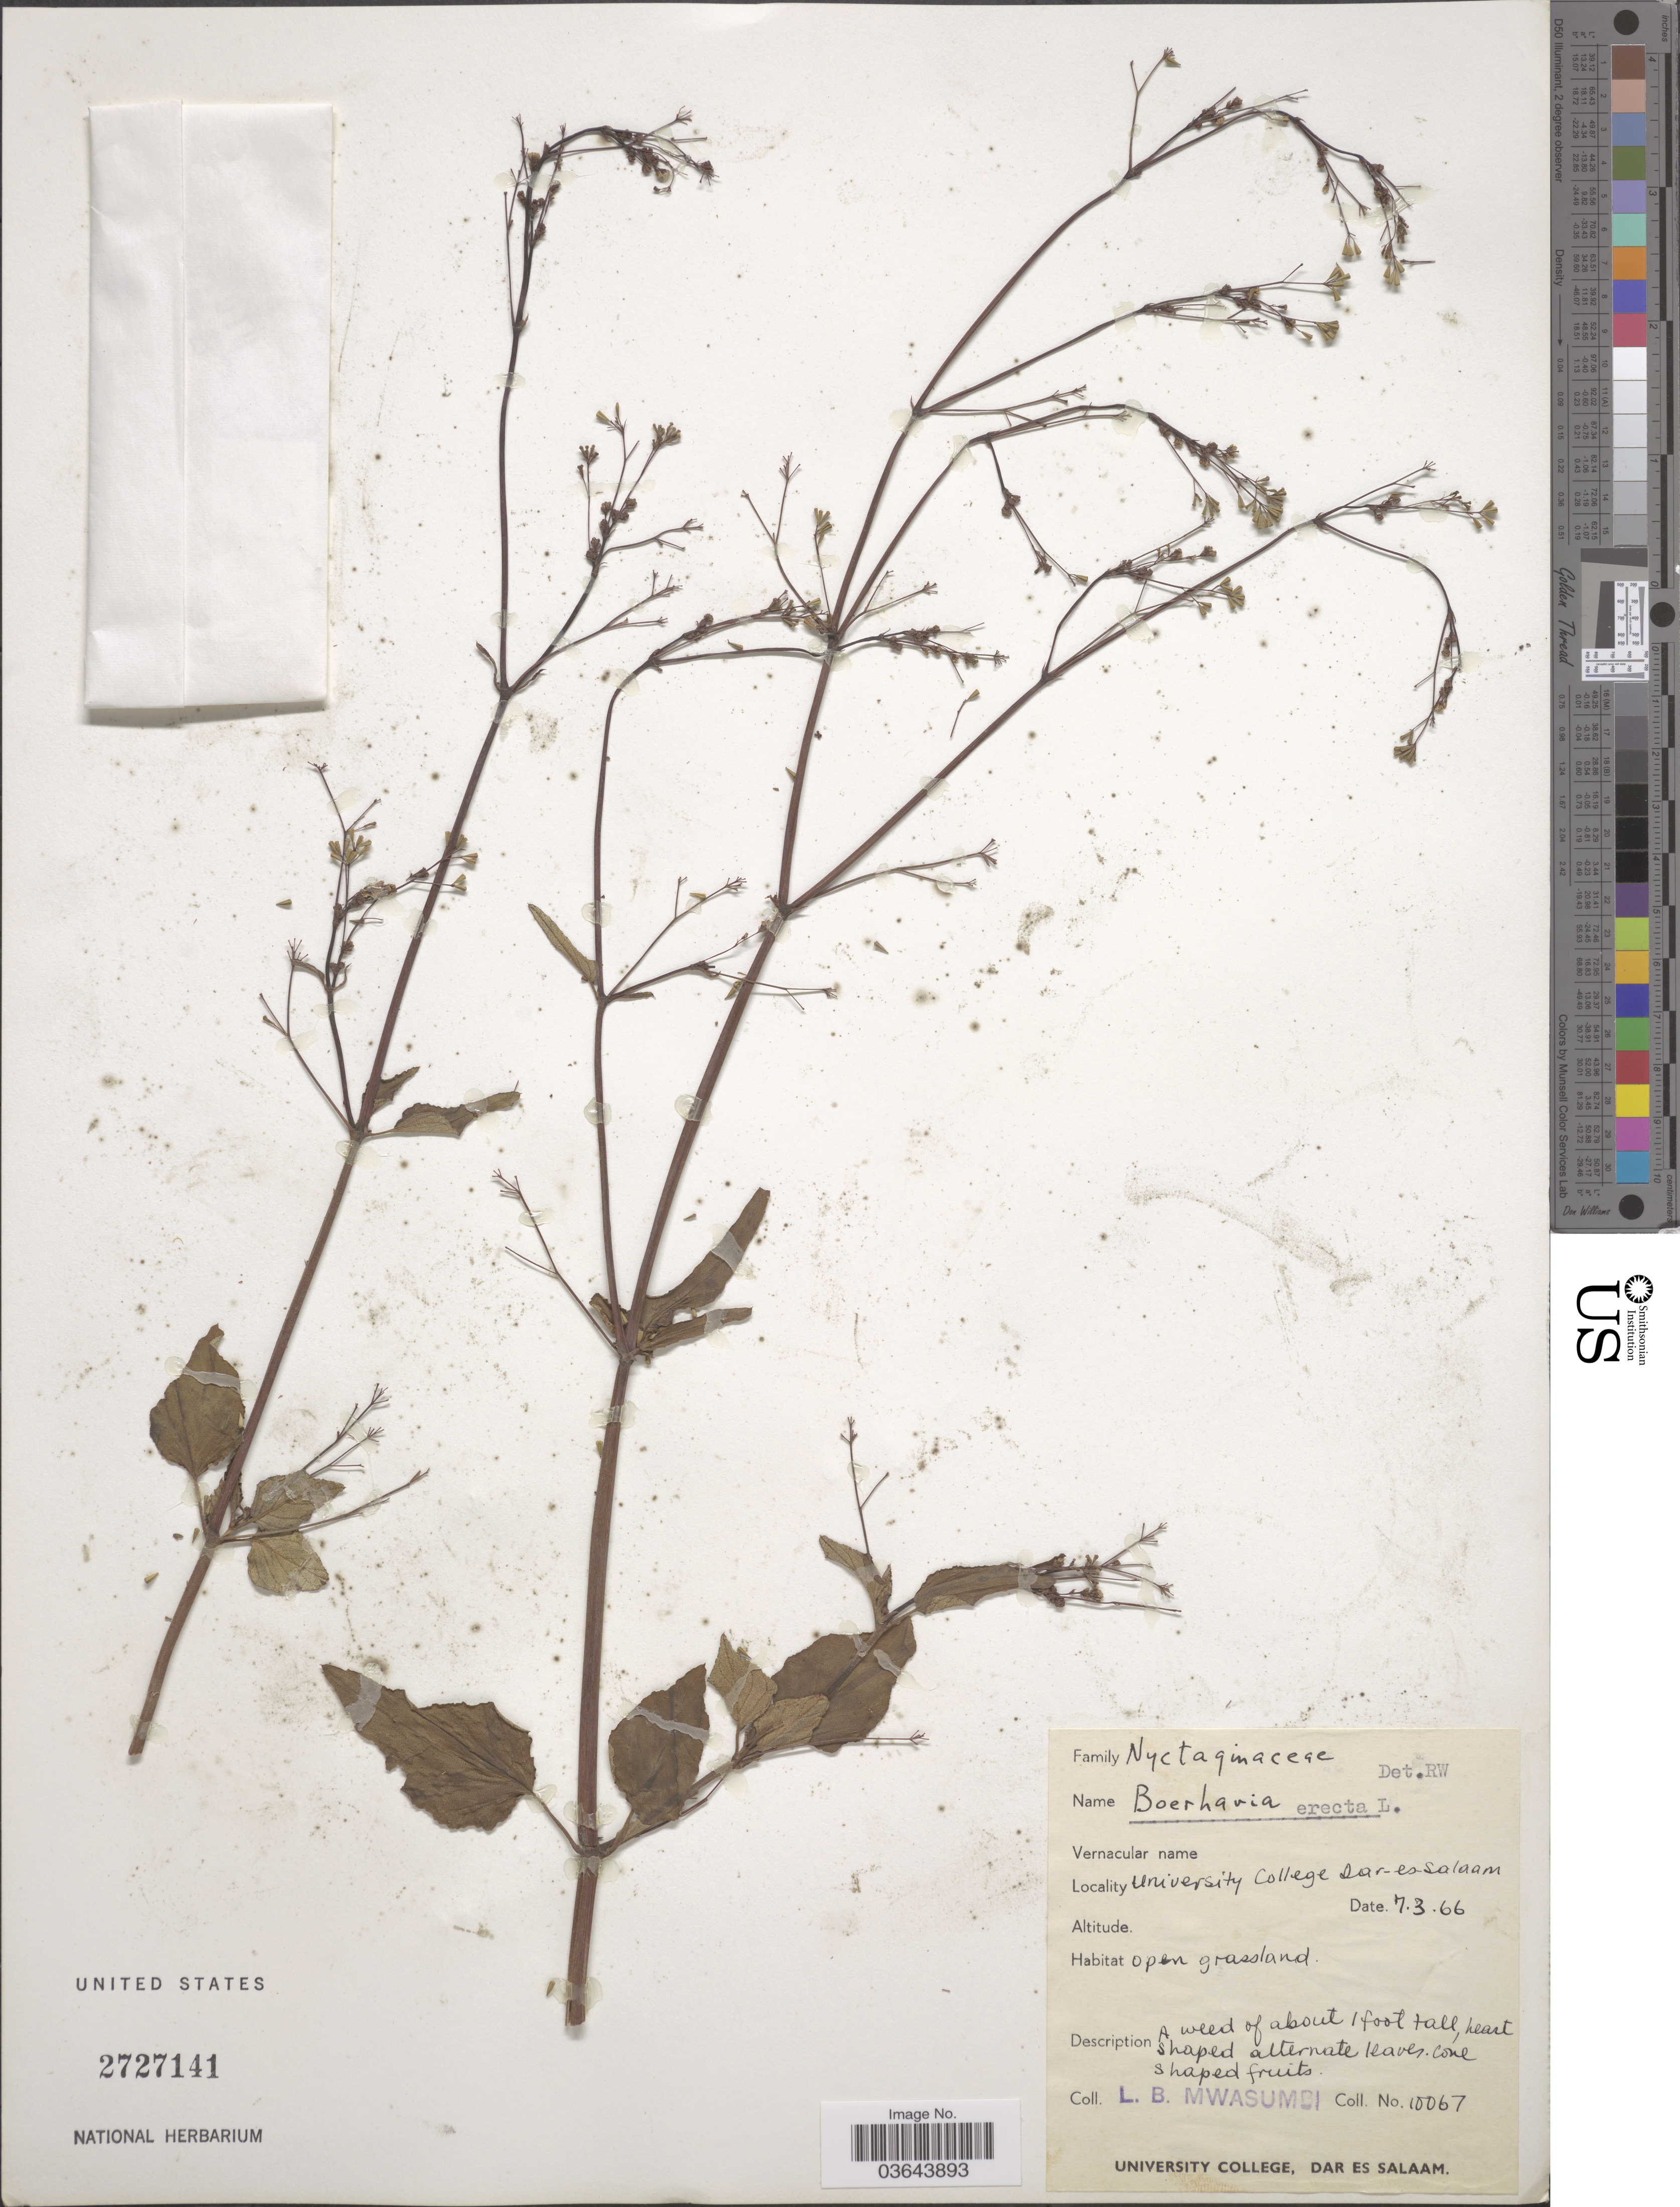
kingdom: Plantae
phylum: Tracheophyta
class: Magnoliopsida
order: Caryophyllales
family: Nyctaginaceae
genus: Boerhavia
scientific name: Boerhavia erecta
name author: L.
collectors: L. Mwasumbi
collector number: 10067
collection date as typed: Transcribed d/m/y: 7/3/66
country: Tanzania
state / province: Dar es Salaam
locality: University of College Dar-es-Salaam.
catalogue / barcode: US 2727141